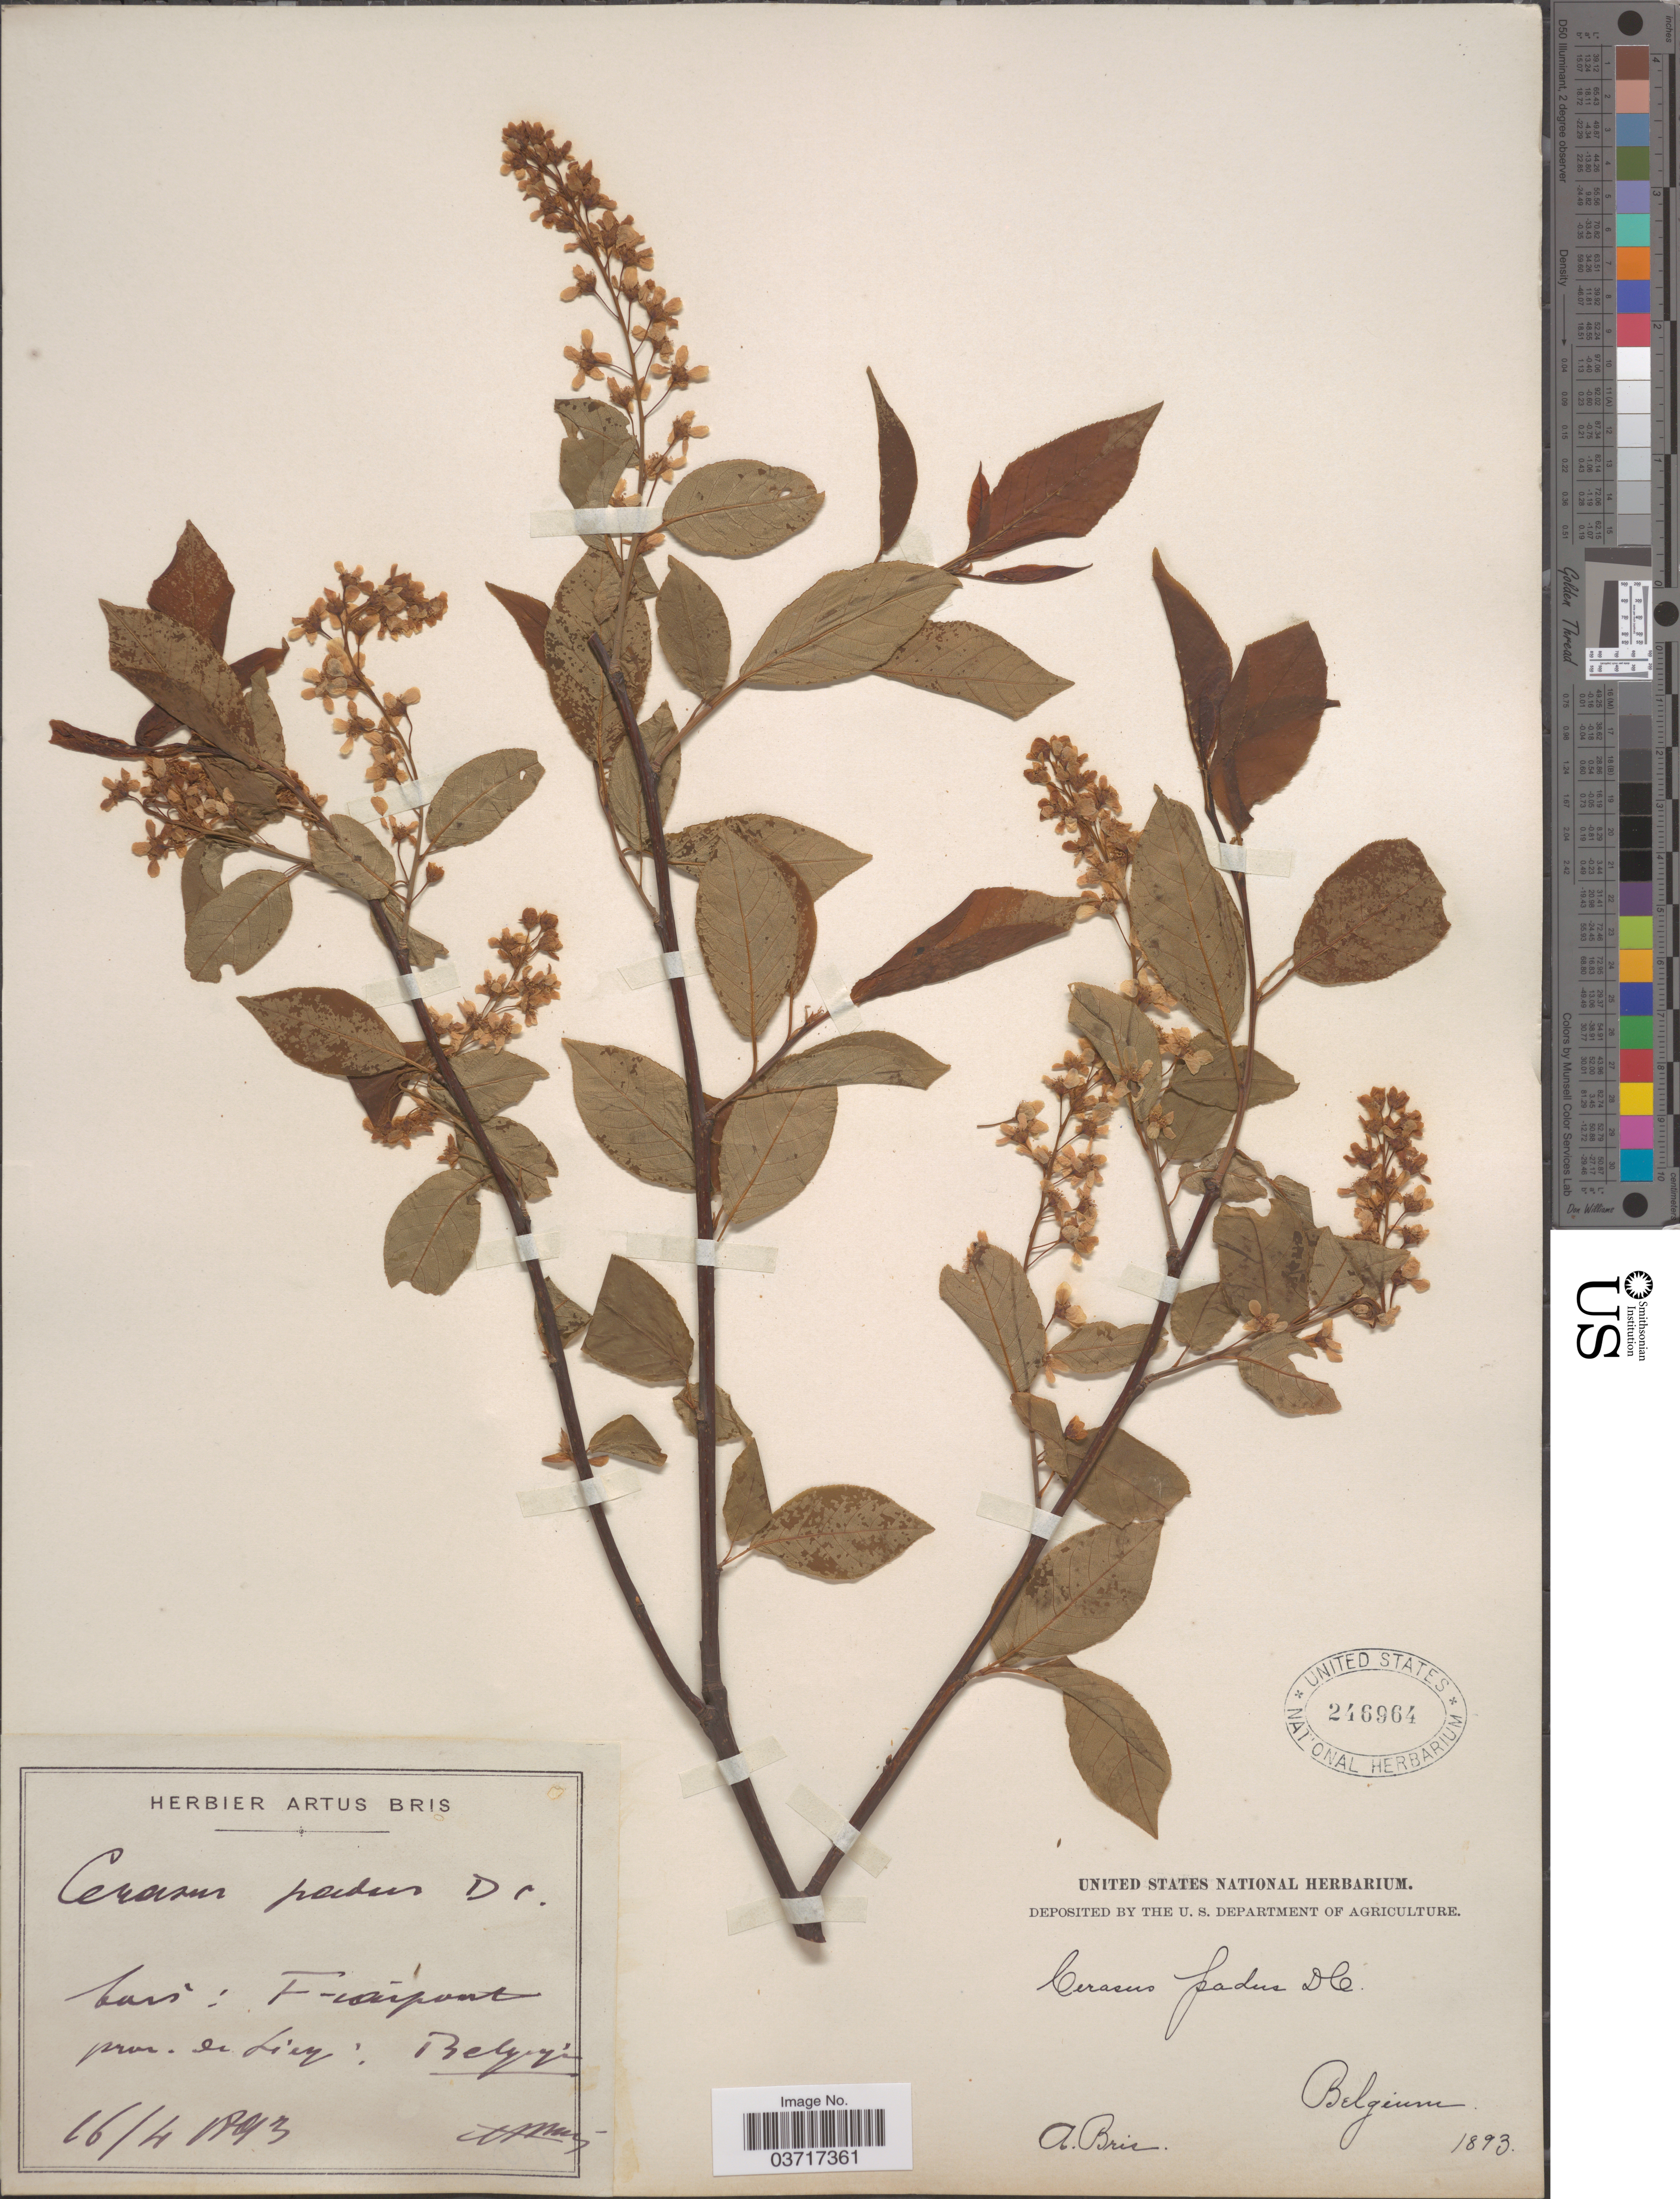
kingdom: Plantae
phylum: Tracheophyta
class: Magnoliopsida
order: Rosales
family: Rosaceae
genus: Prunus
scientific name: Prunus padus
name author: L.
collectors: Bris, A.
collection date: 1893-04-16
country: Belgium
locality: Bais: F-caipont prov. er Liege.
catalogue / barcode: US 246964